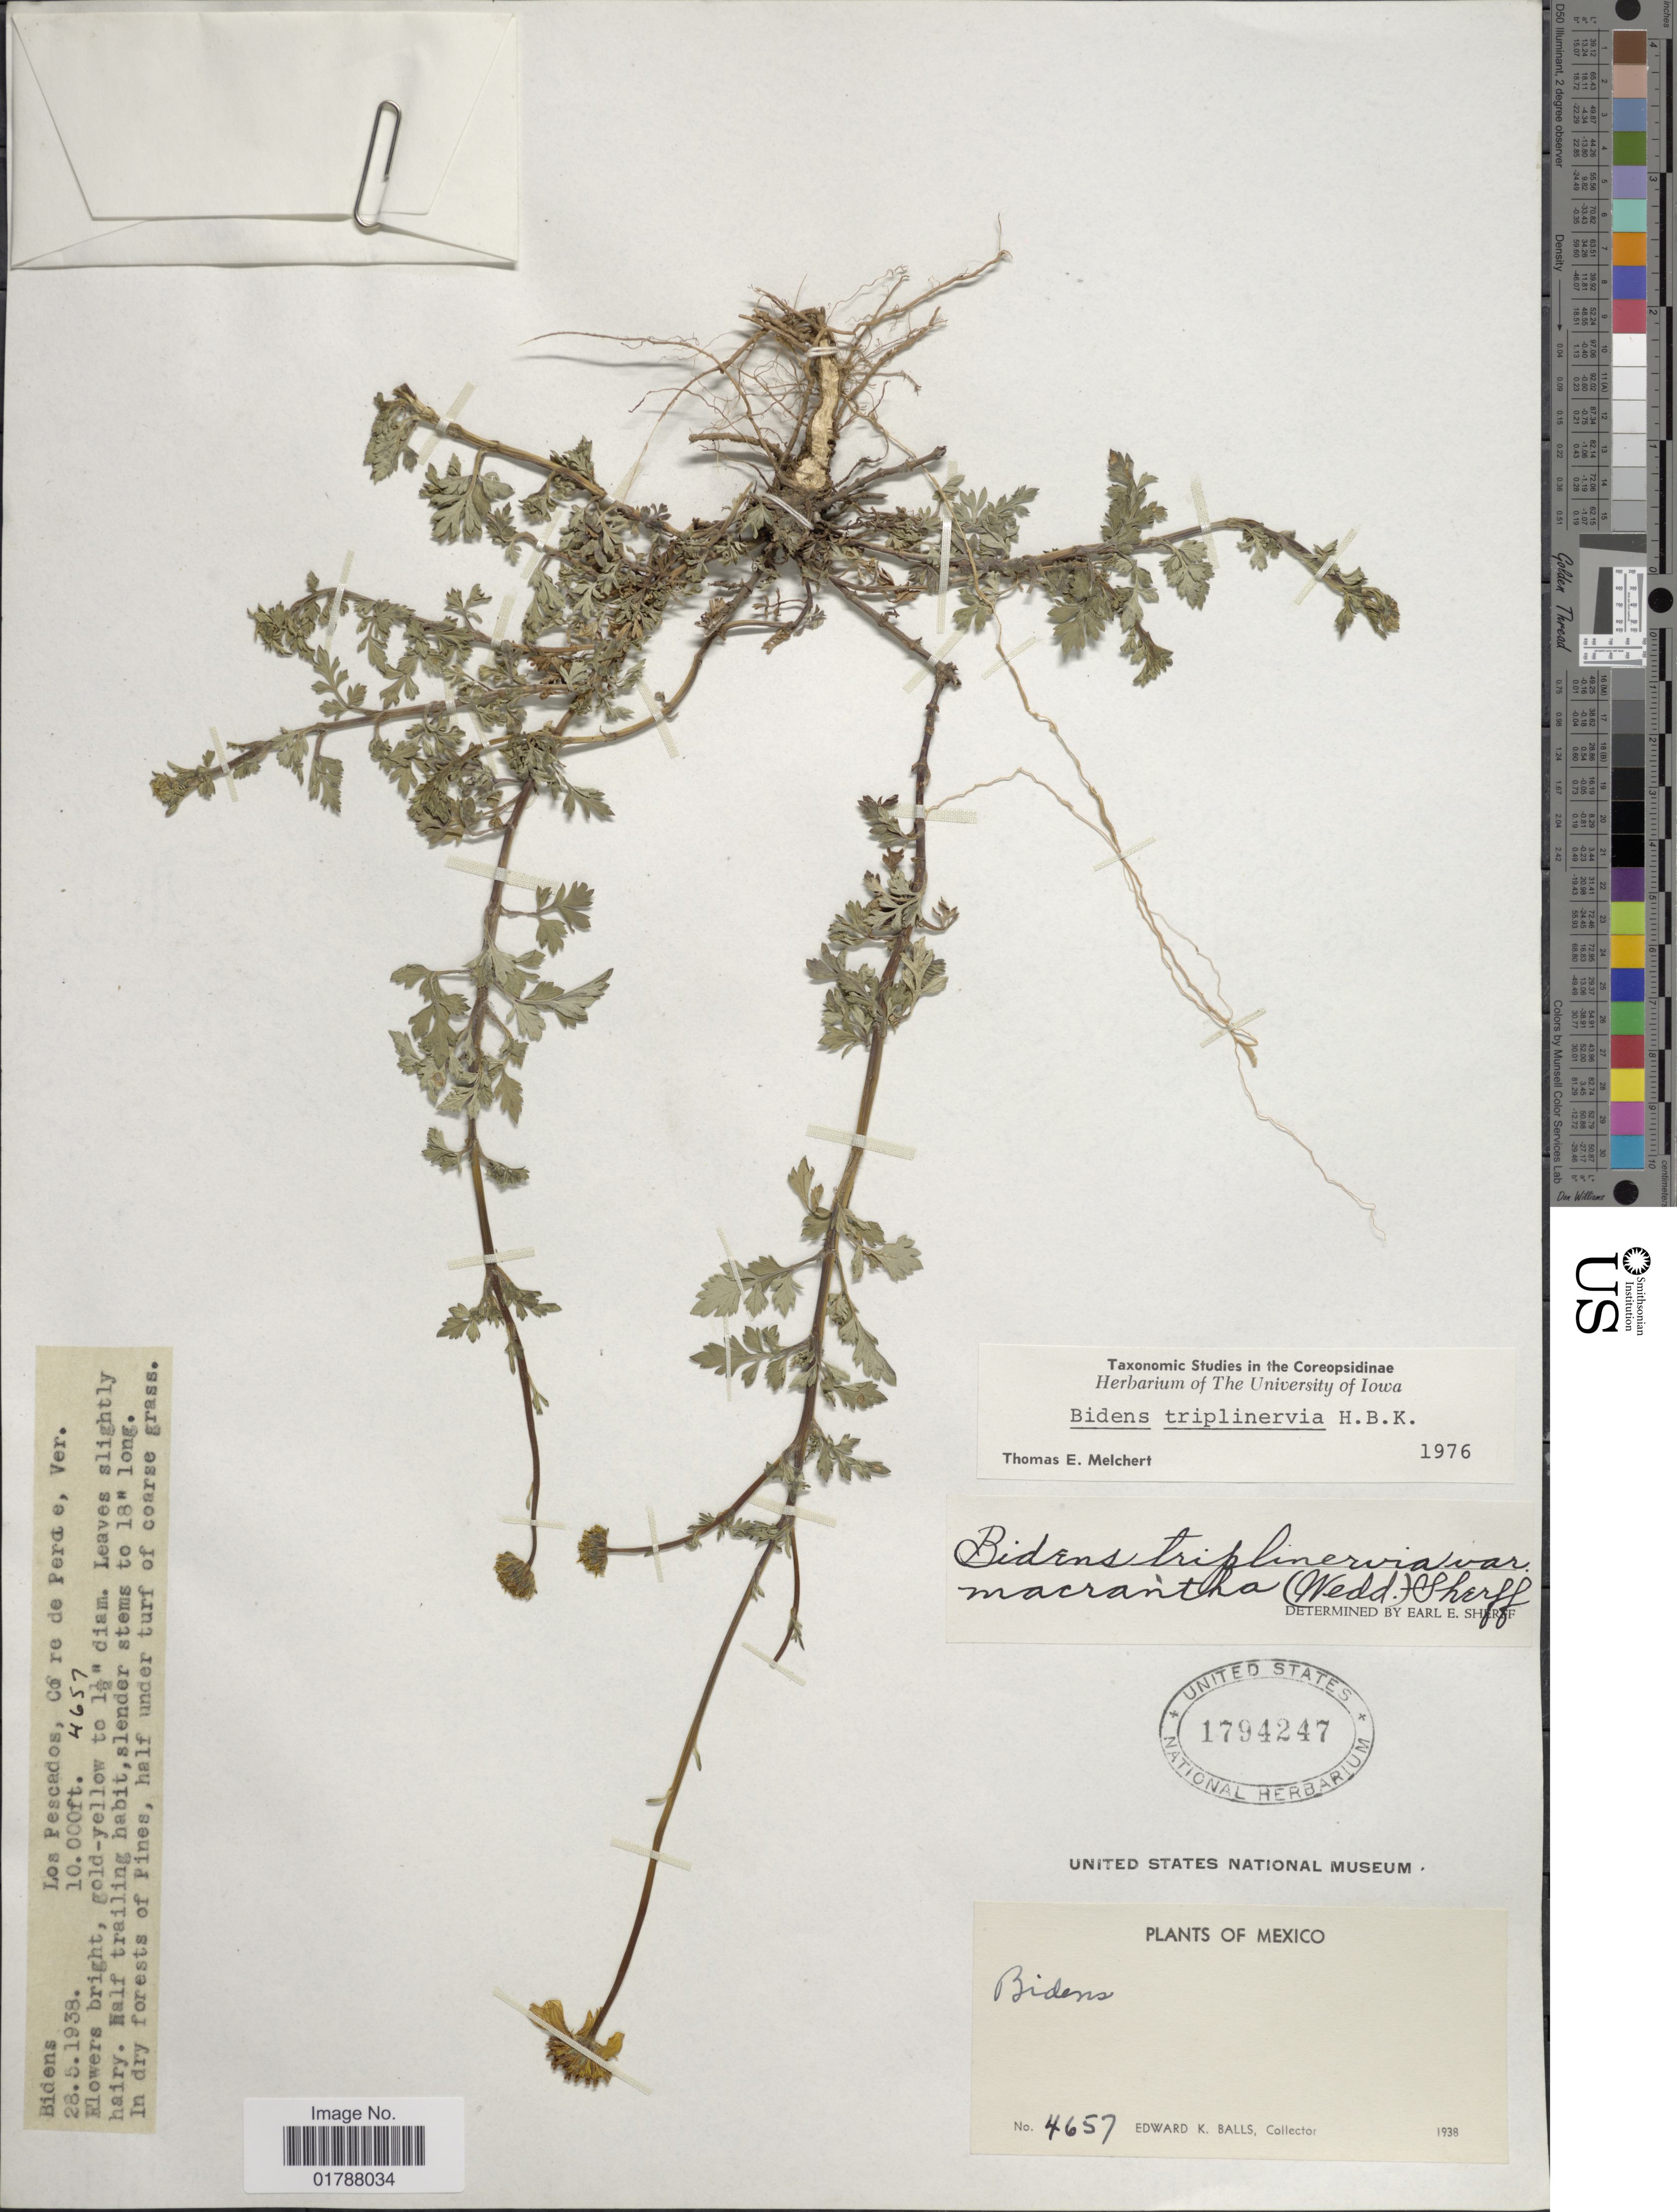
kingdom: Plantae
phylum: Tracheophyta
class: Magnoliopsida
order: Asterales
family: Asteraceae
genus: Bidens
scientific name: Bidens triplinervia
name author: Kunth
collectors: E. K. Balls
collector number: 4657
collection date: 1938-05-28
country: Mexico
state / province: Veracruz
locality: Los Pescados, Core de Perote, Ver.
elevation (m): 3048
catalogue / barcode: US 1794247